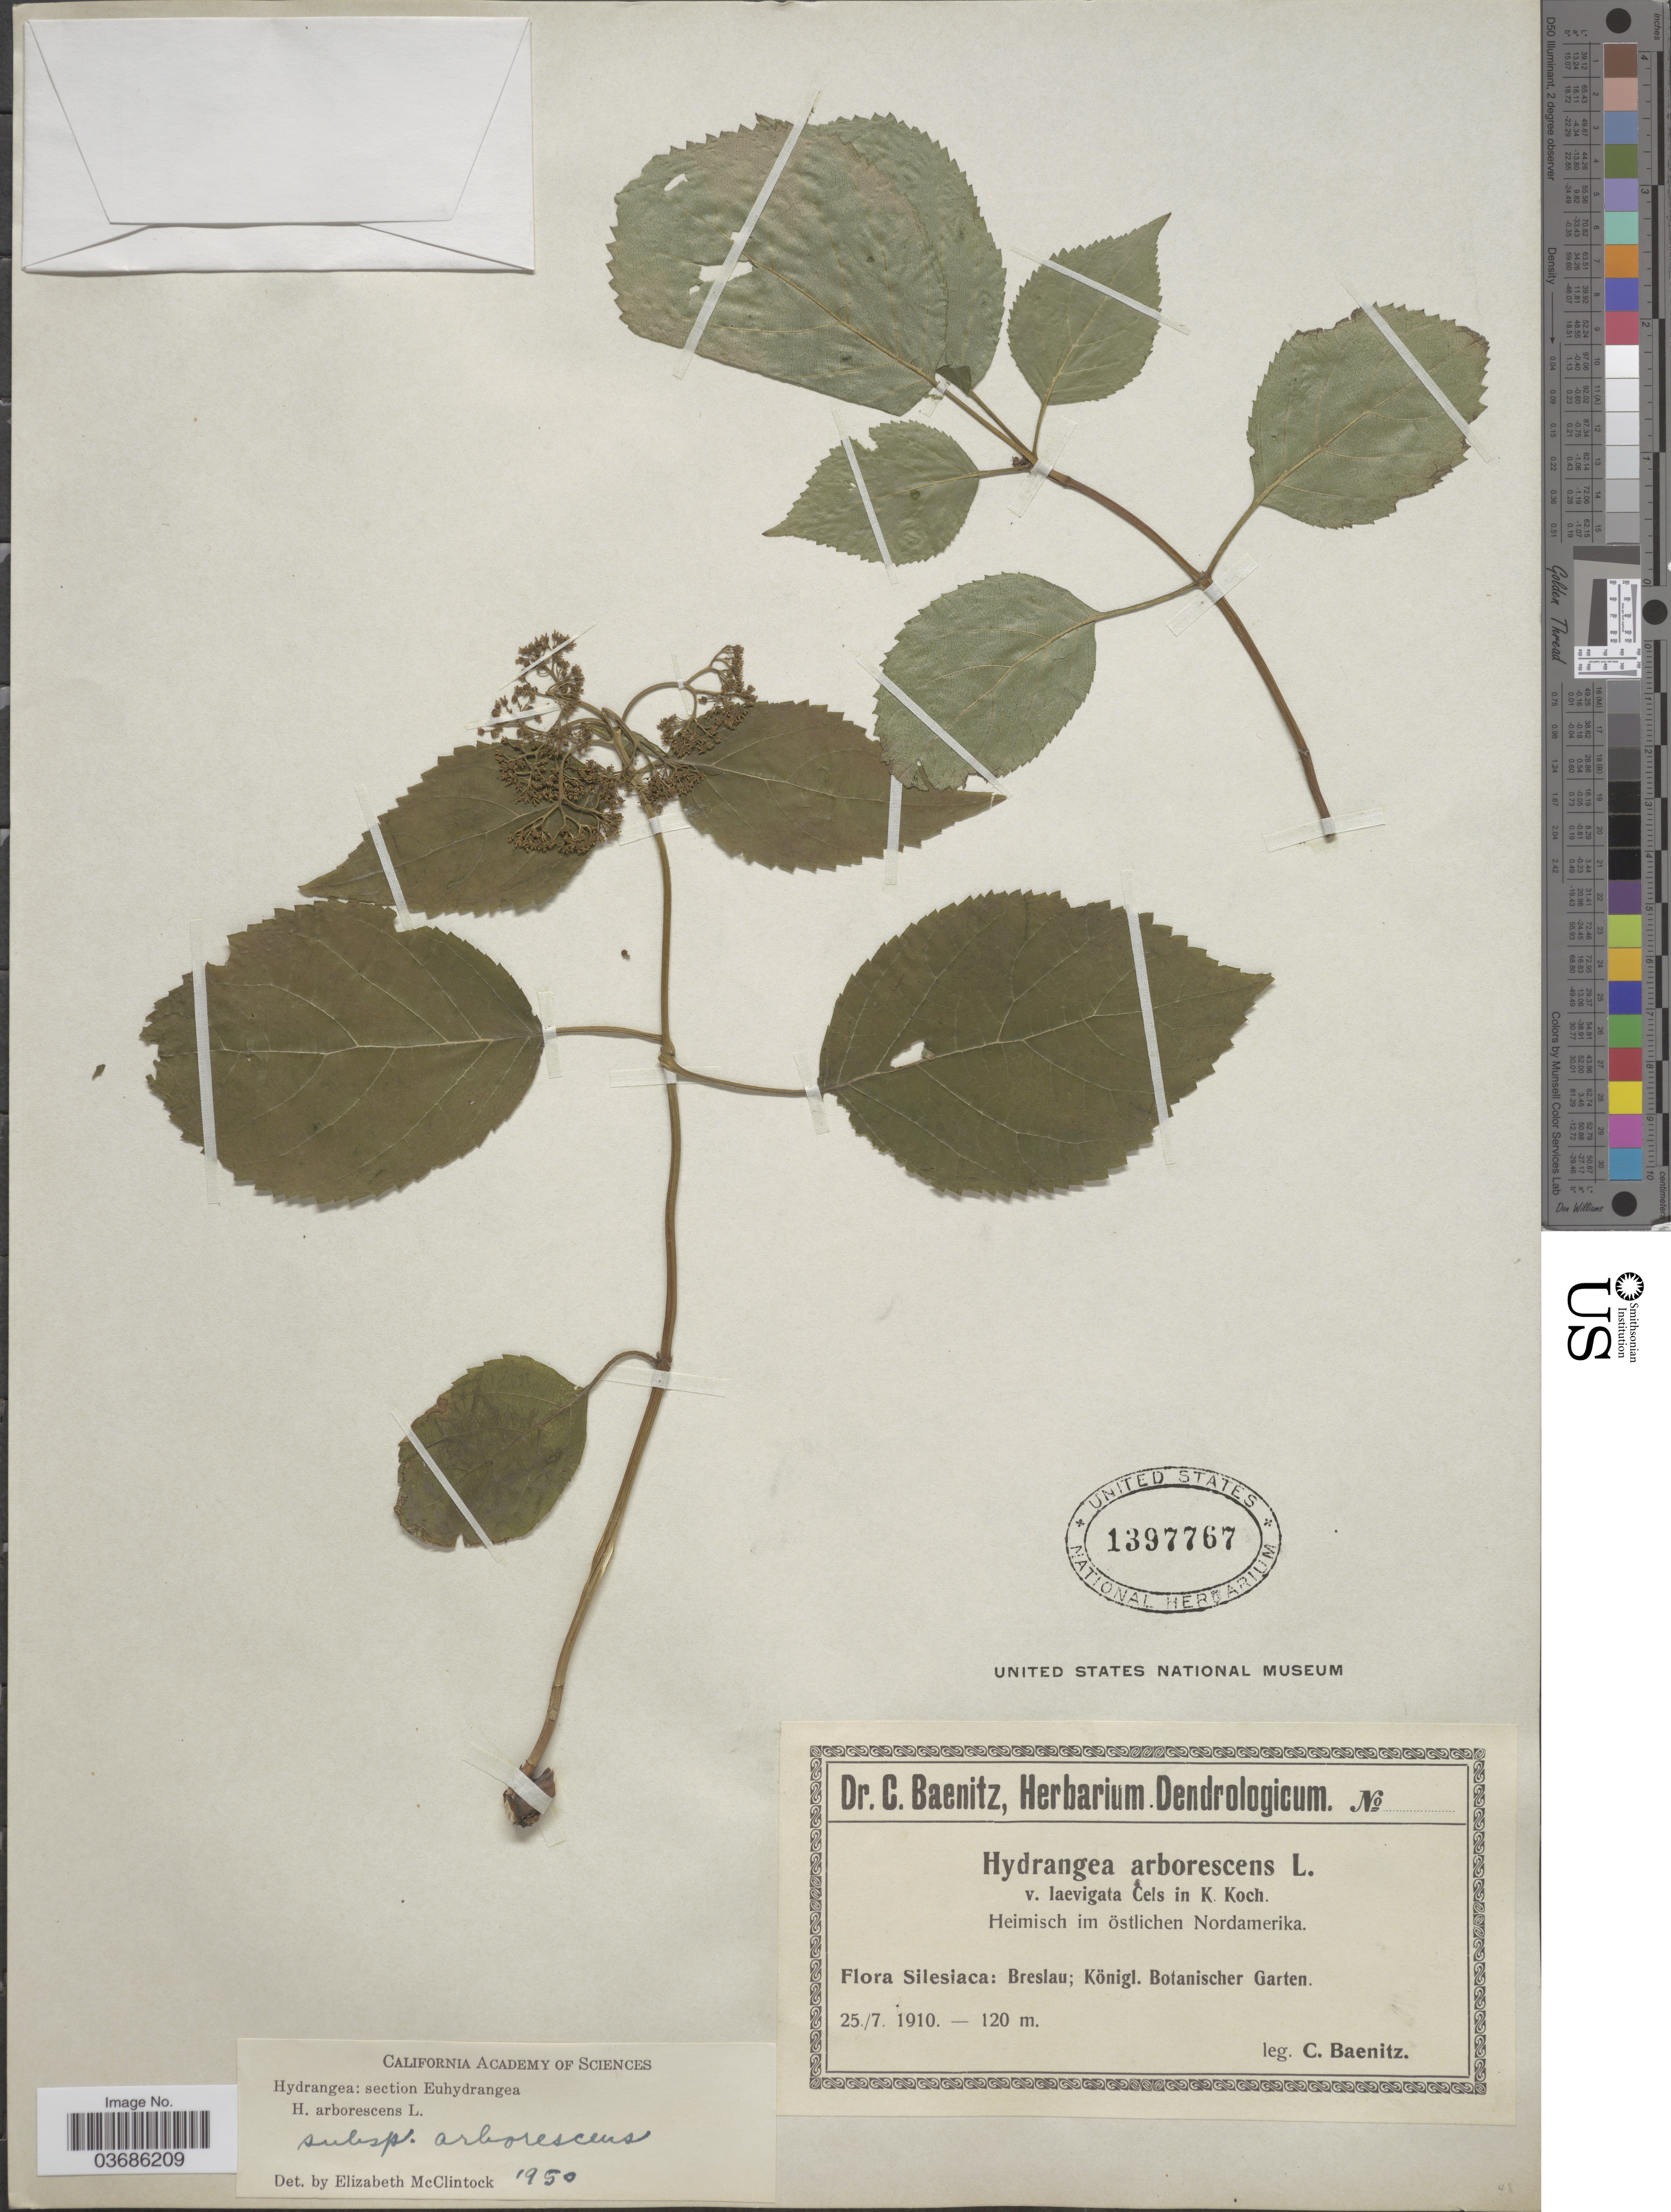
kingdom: Plantae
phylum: Tracheophyta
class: Magnoliopsida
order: Cornales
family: Hydrangeaceae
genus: Hydrangea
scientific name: Hydrangea arborescens subsp. arborescens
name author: L.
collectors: C. G. Baenitz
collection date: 1910-07-25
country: Czechia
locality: Silesiaca: Breslau; Königl. Botanischer Garten.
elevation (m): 120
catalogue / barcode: US 1397767